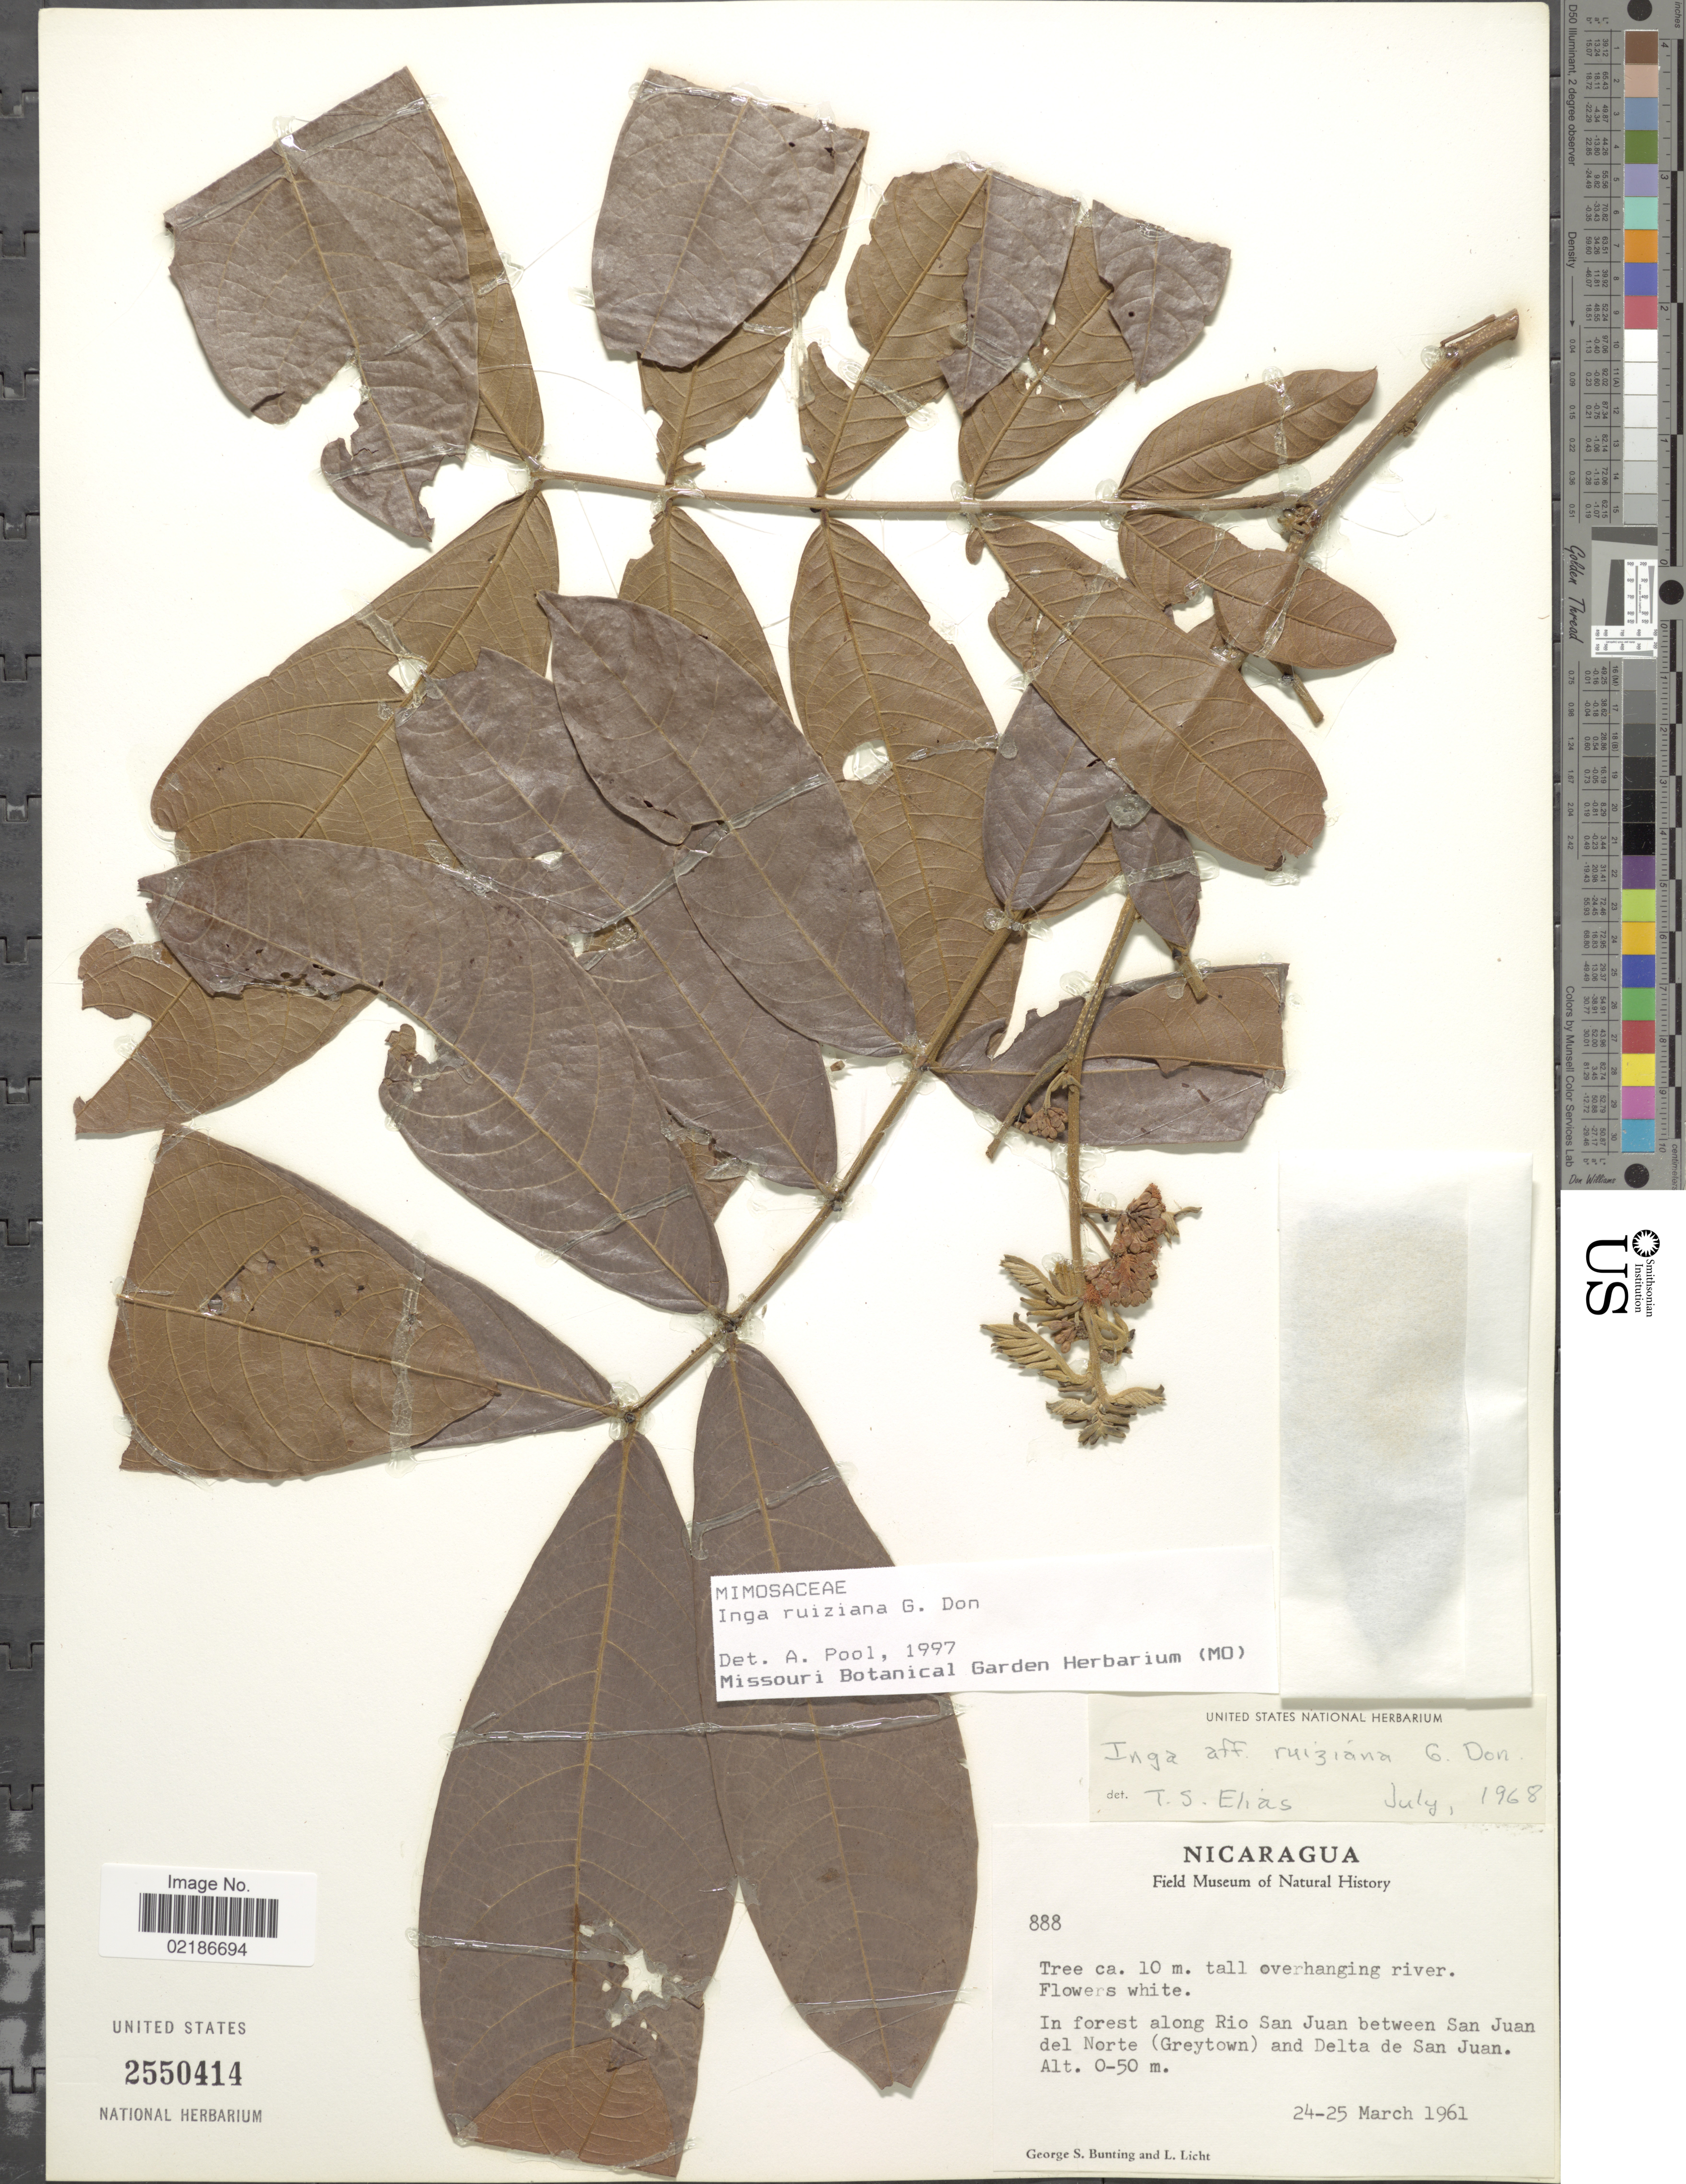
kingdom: Plantae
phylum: Tracheophyta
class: Magnoliopsida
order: Fabales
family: Fabaceae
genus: Inga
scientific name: Inga ruiziana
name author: G. Don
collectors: G. S. Bunting & L. Licht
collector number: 888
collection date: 1961-03-24/1961-03-25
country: Nicaragua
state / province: Rio San Juan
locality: Along Rio San Juan between San Juan del Norte (greytown) and Delta de San Juan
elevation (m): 0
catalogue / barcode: US 2550414